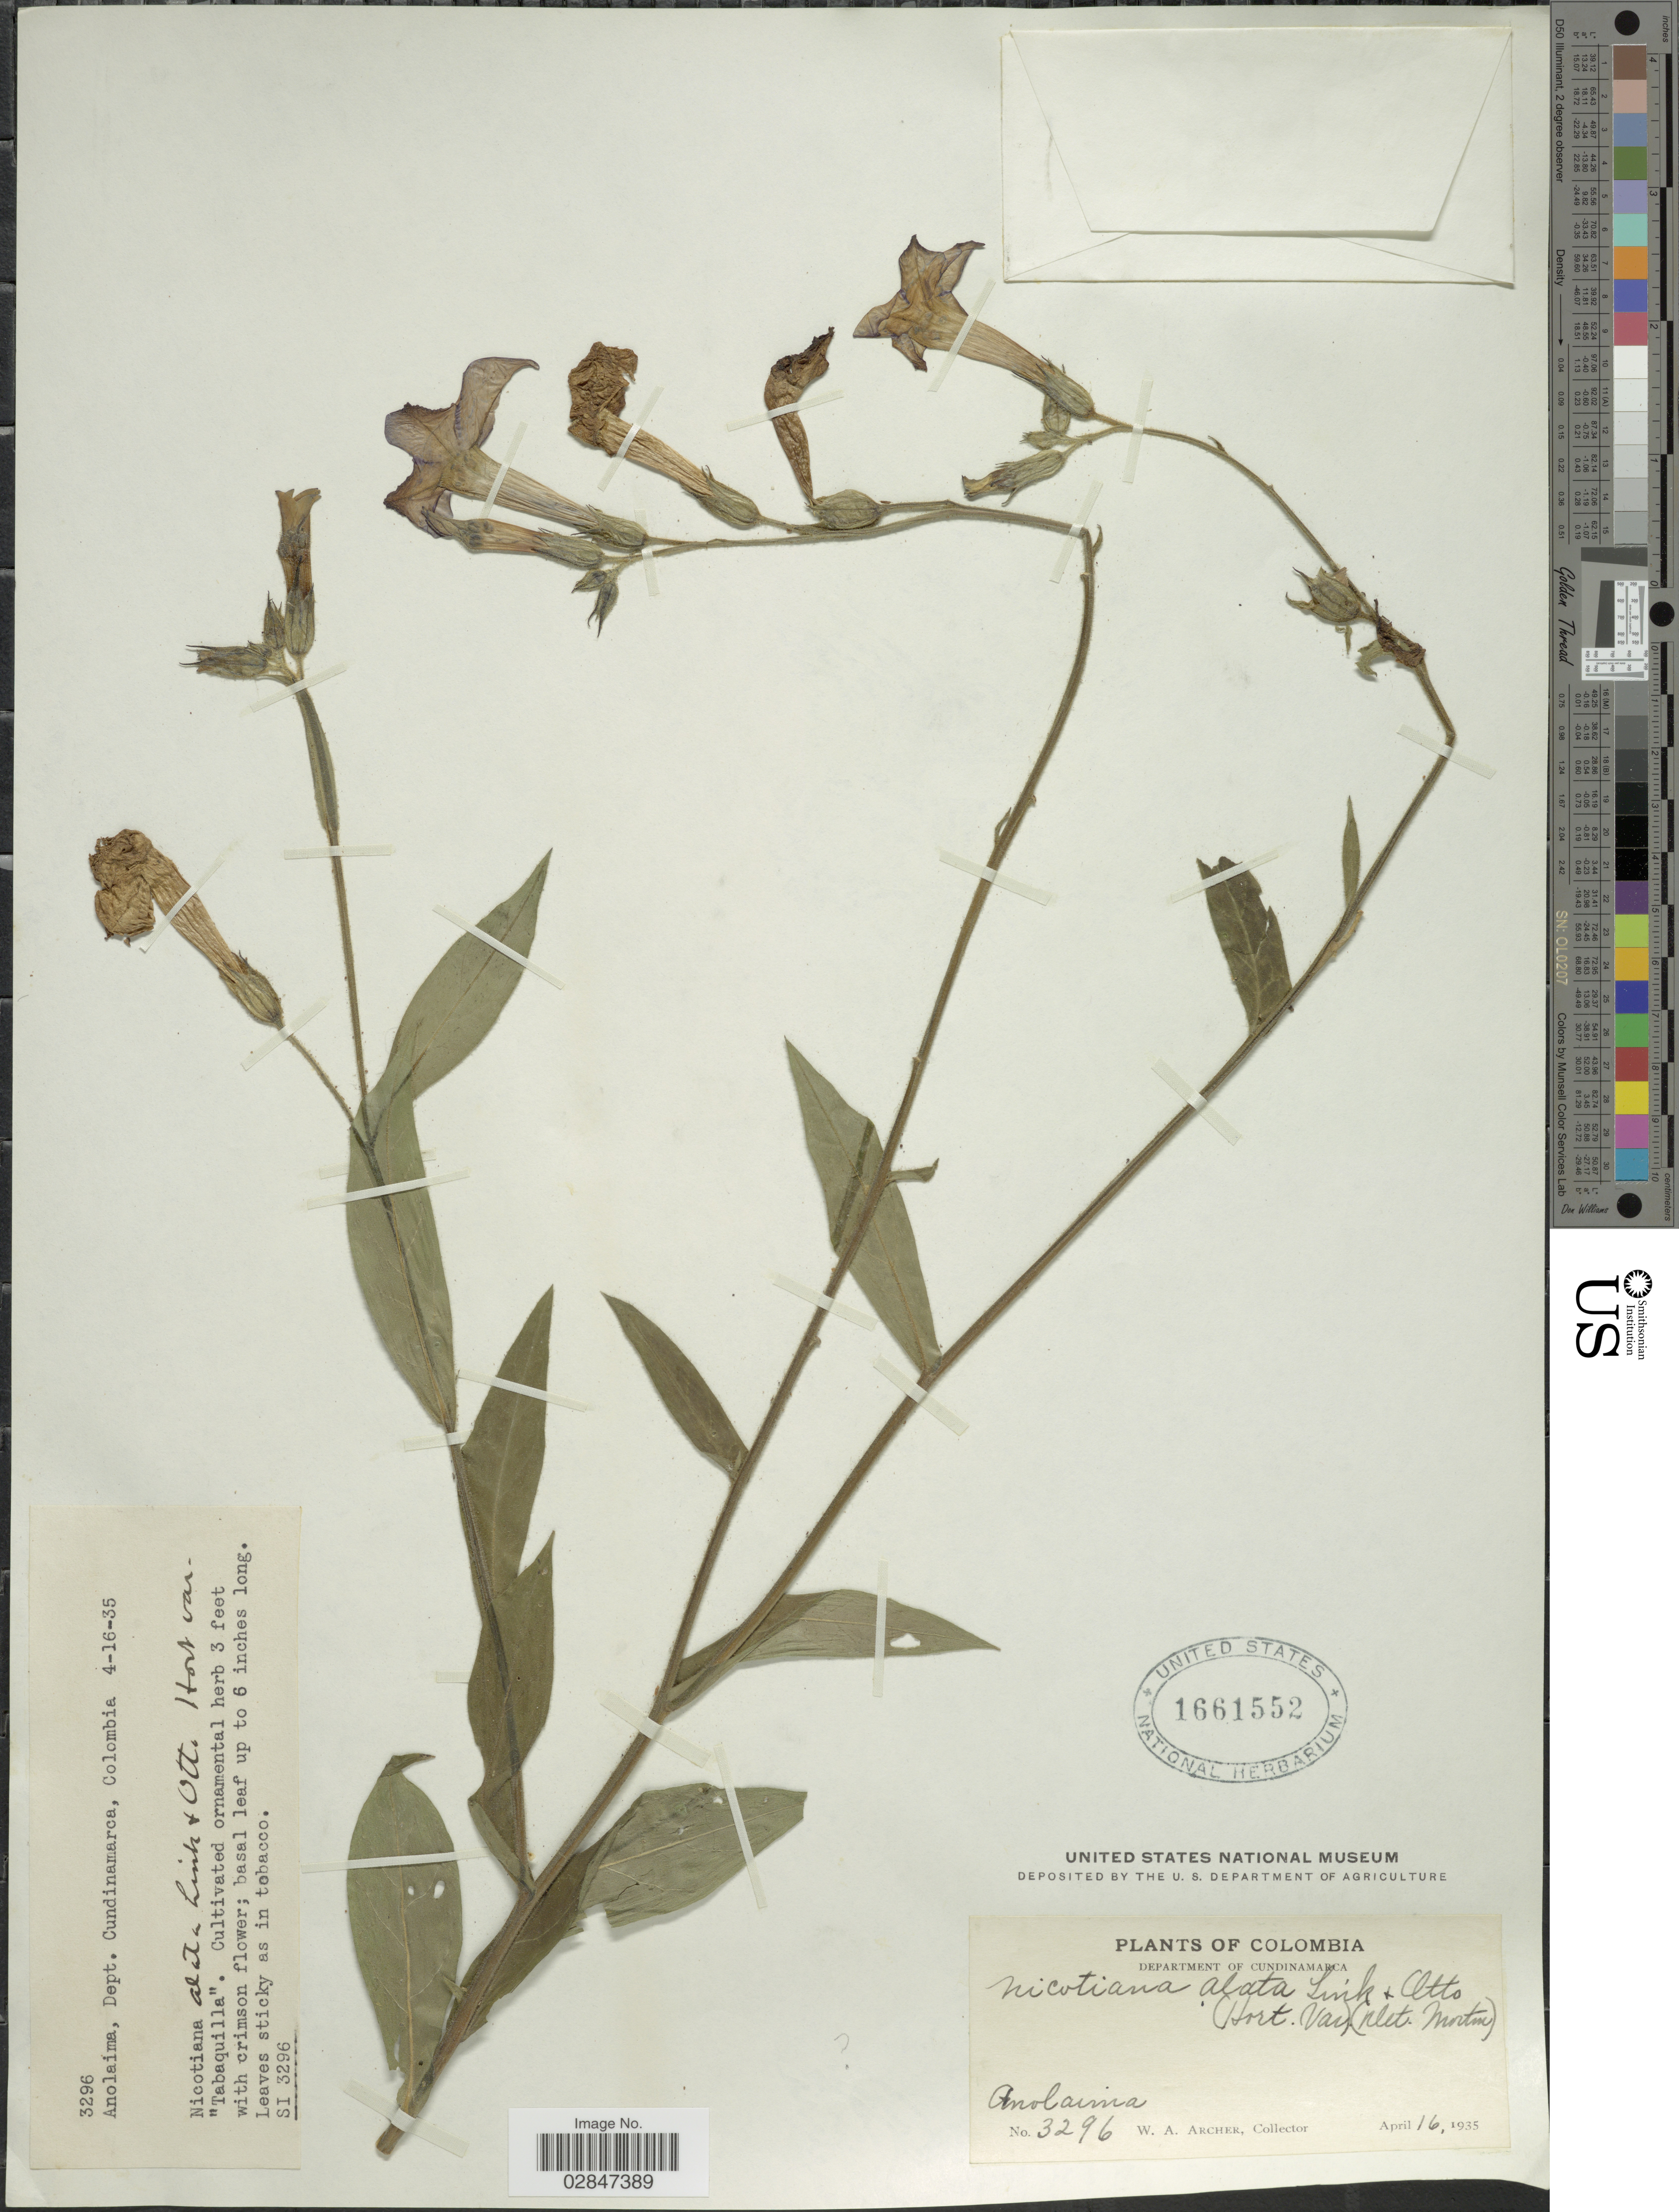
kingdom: Plantae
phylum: Tracheophyta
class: Magnoliopsida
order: Solanales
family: Solanaceae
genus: Nicotiana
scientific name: Nicotiana tabacum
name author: L.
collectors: W. A. Archer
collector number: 3296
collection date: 1935-04-16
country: Colombia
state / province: Cundinamarca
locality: Department of Cundinamarca, Anolaima.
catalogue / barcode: US 1661552